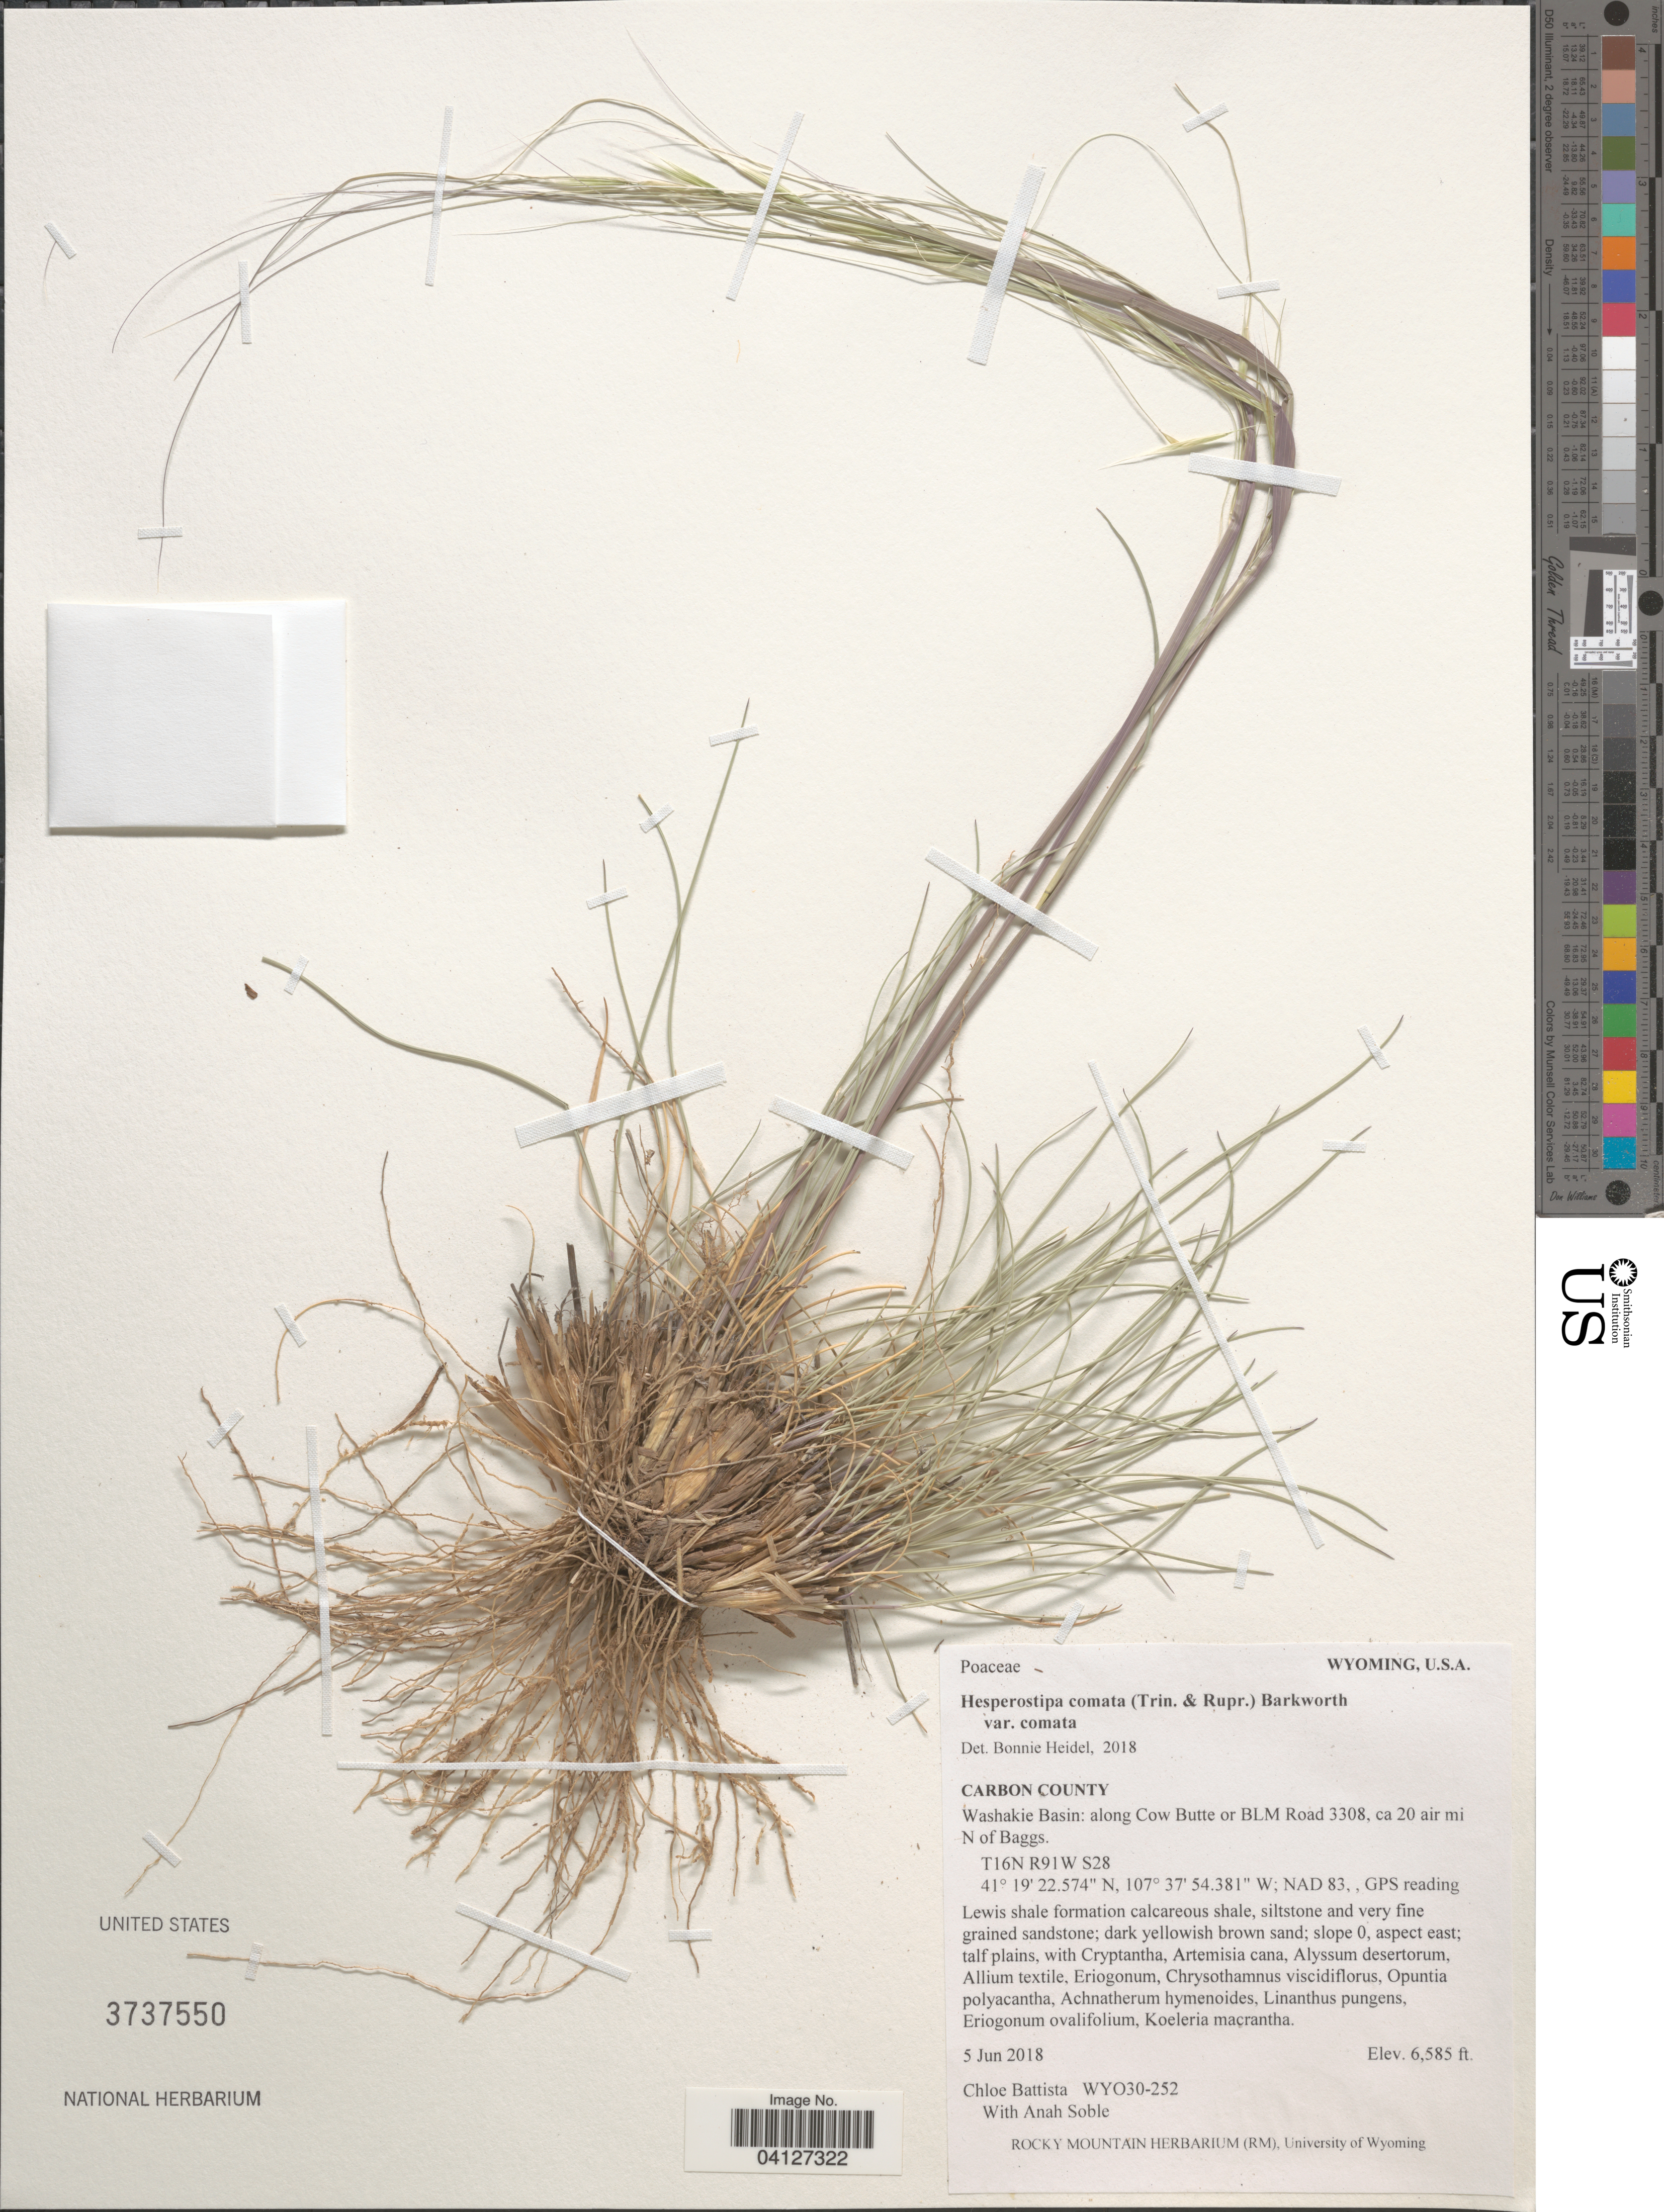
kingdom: Plantae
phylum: Tracheophyta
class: Liliopsida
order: Poales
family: Poaceae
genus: Hesperostipa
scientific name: Hesperostipa comata var. comata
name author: (Trin. & Rupr.) Barkworth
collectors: C. Battista & A. Soble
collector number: WYO30-252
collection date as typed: Transcribed d/m/y: 5/6/2018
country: United States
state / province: Wyoming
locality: Carbon County. Washakie Basin: along Cow Butte or BLM Road 3308, ca 20 air mi N of Baggs. T16N R91W S28. NAD 83, , GPS reading.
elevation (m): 2007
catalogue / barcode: US 3737550